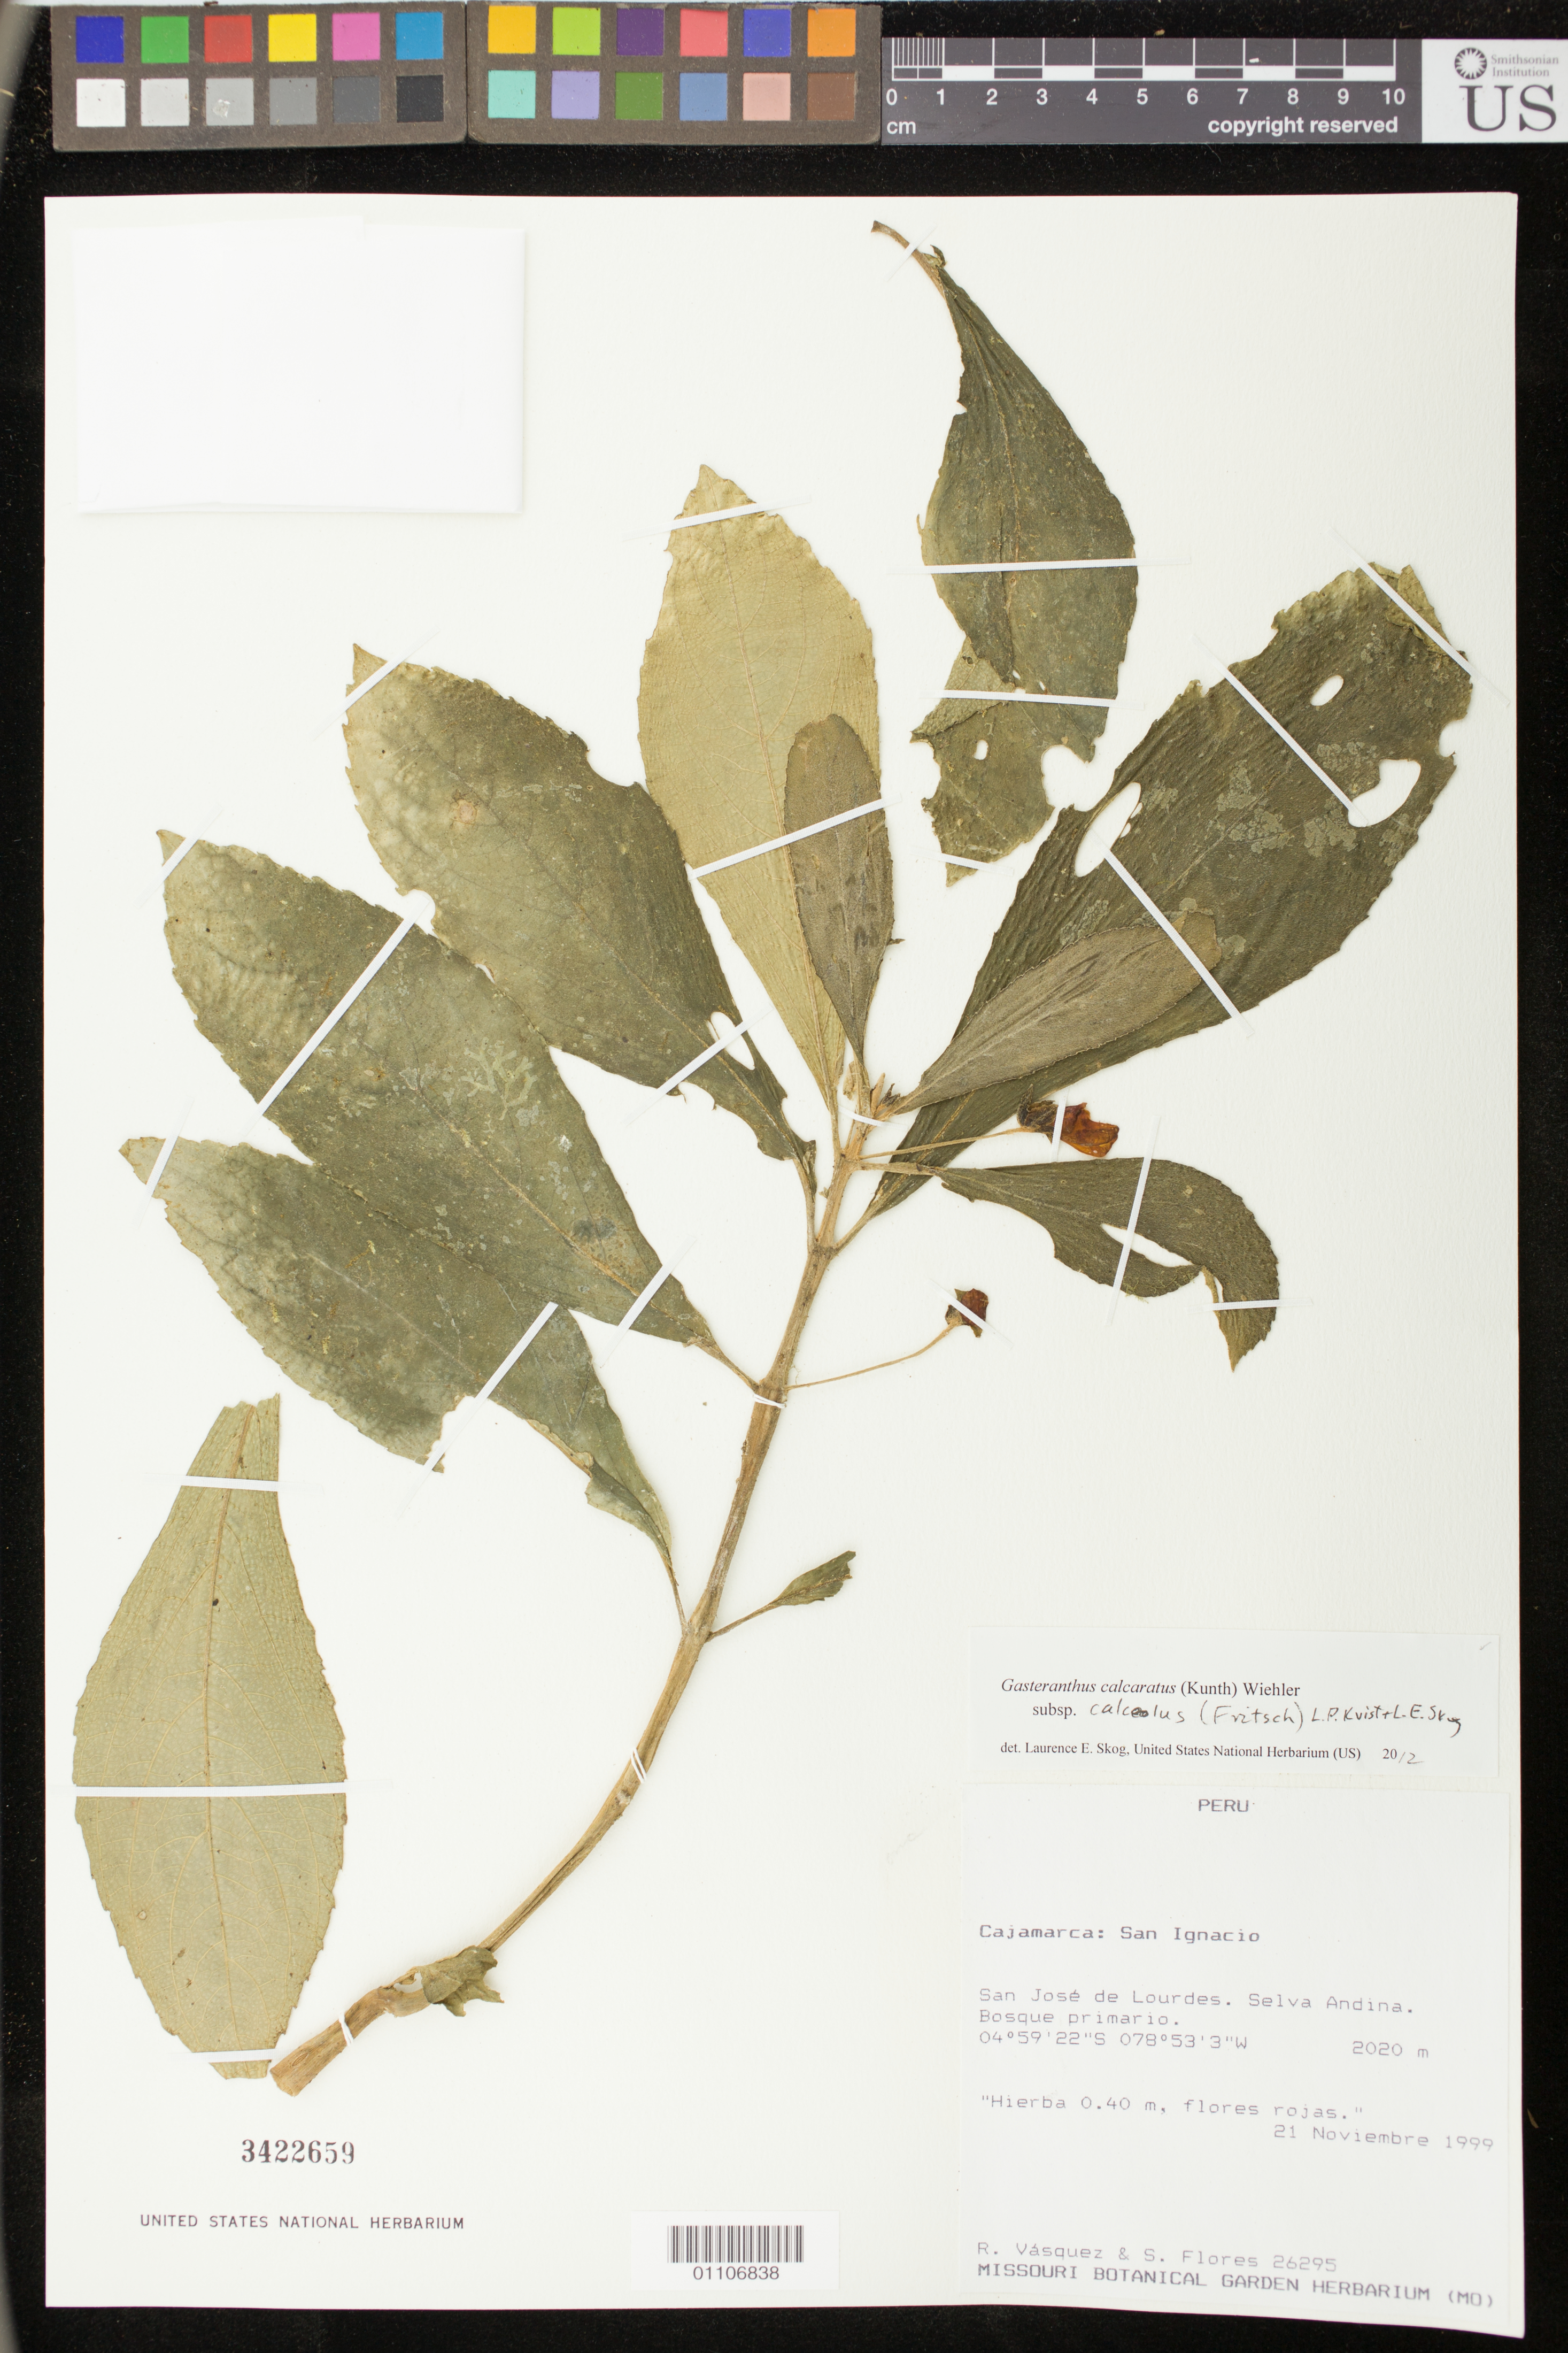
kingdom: Plantae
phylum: Tracheophyta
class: Magnoliopsida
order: Lamiales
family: Gesneriaceae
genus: Gasteranthus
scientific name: Gasteranthus calcaratus subsp. calceolus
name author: (Fritsch) L.E. Skog & L.P. Kvist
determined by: Skog, Laurence E.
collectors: R. Vásquez & M. Flores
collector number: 26295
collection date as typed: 21 Nov 1999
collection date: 1999-11-21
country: Peru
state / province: Cajamarca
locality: San Ignacio: San Jose de Lourdes. Selva Andina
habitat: Bosque primario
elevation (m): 2020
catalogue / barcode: US 3422659